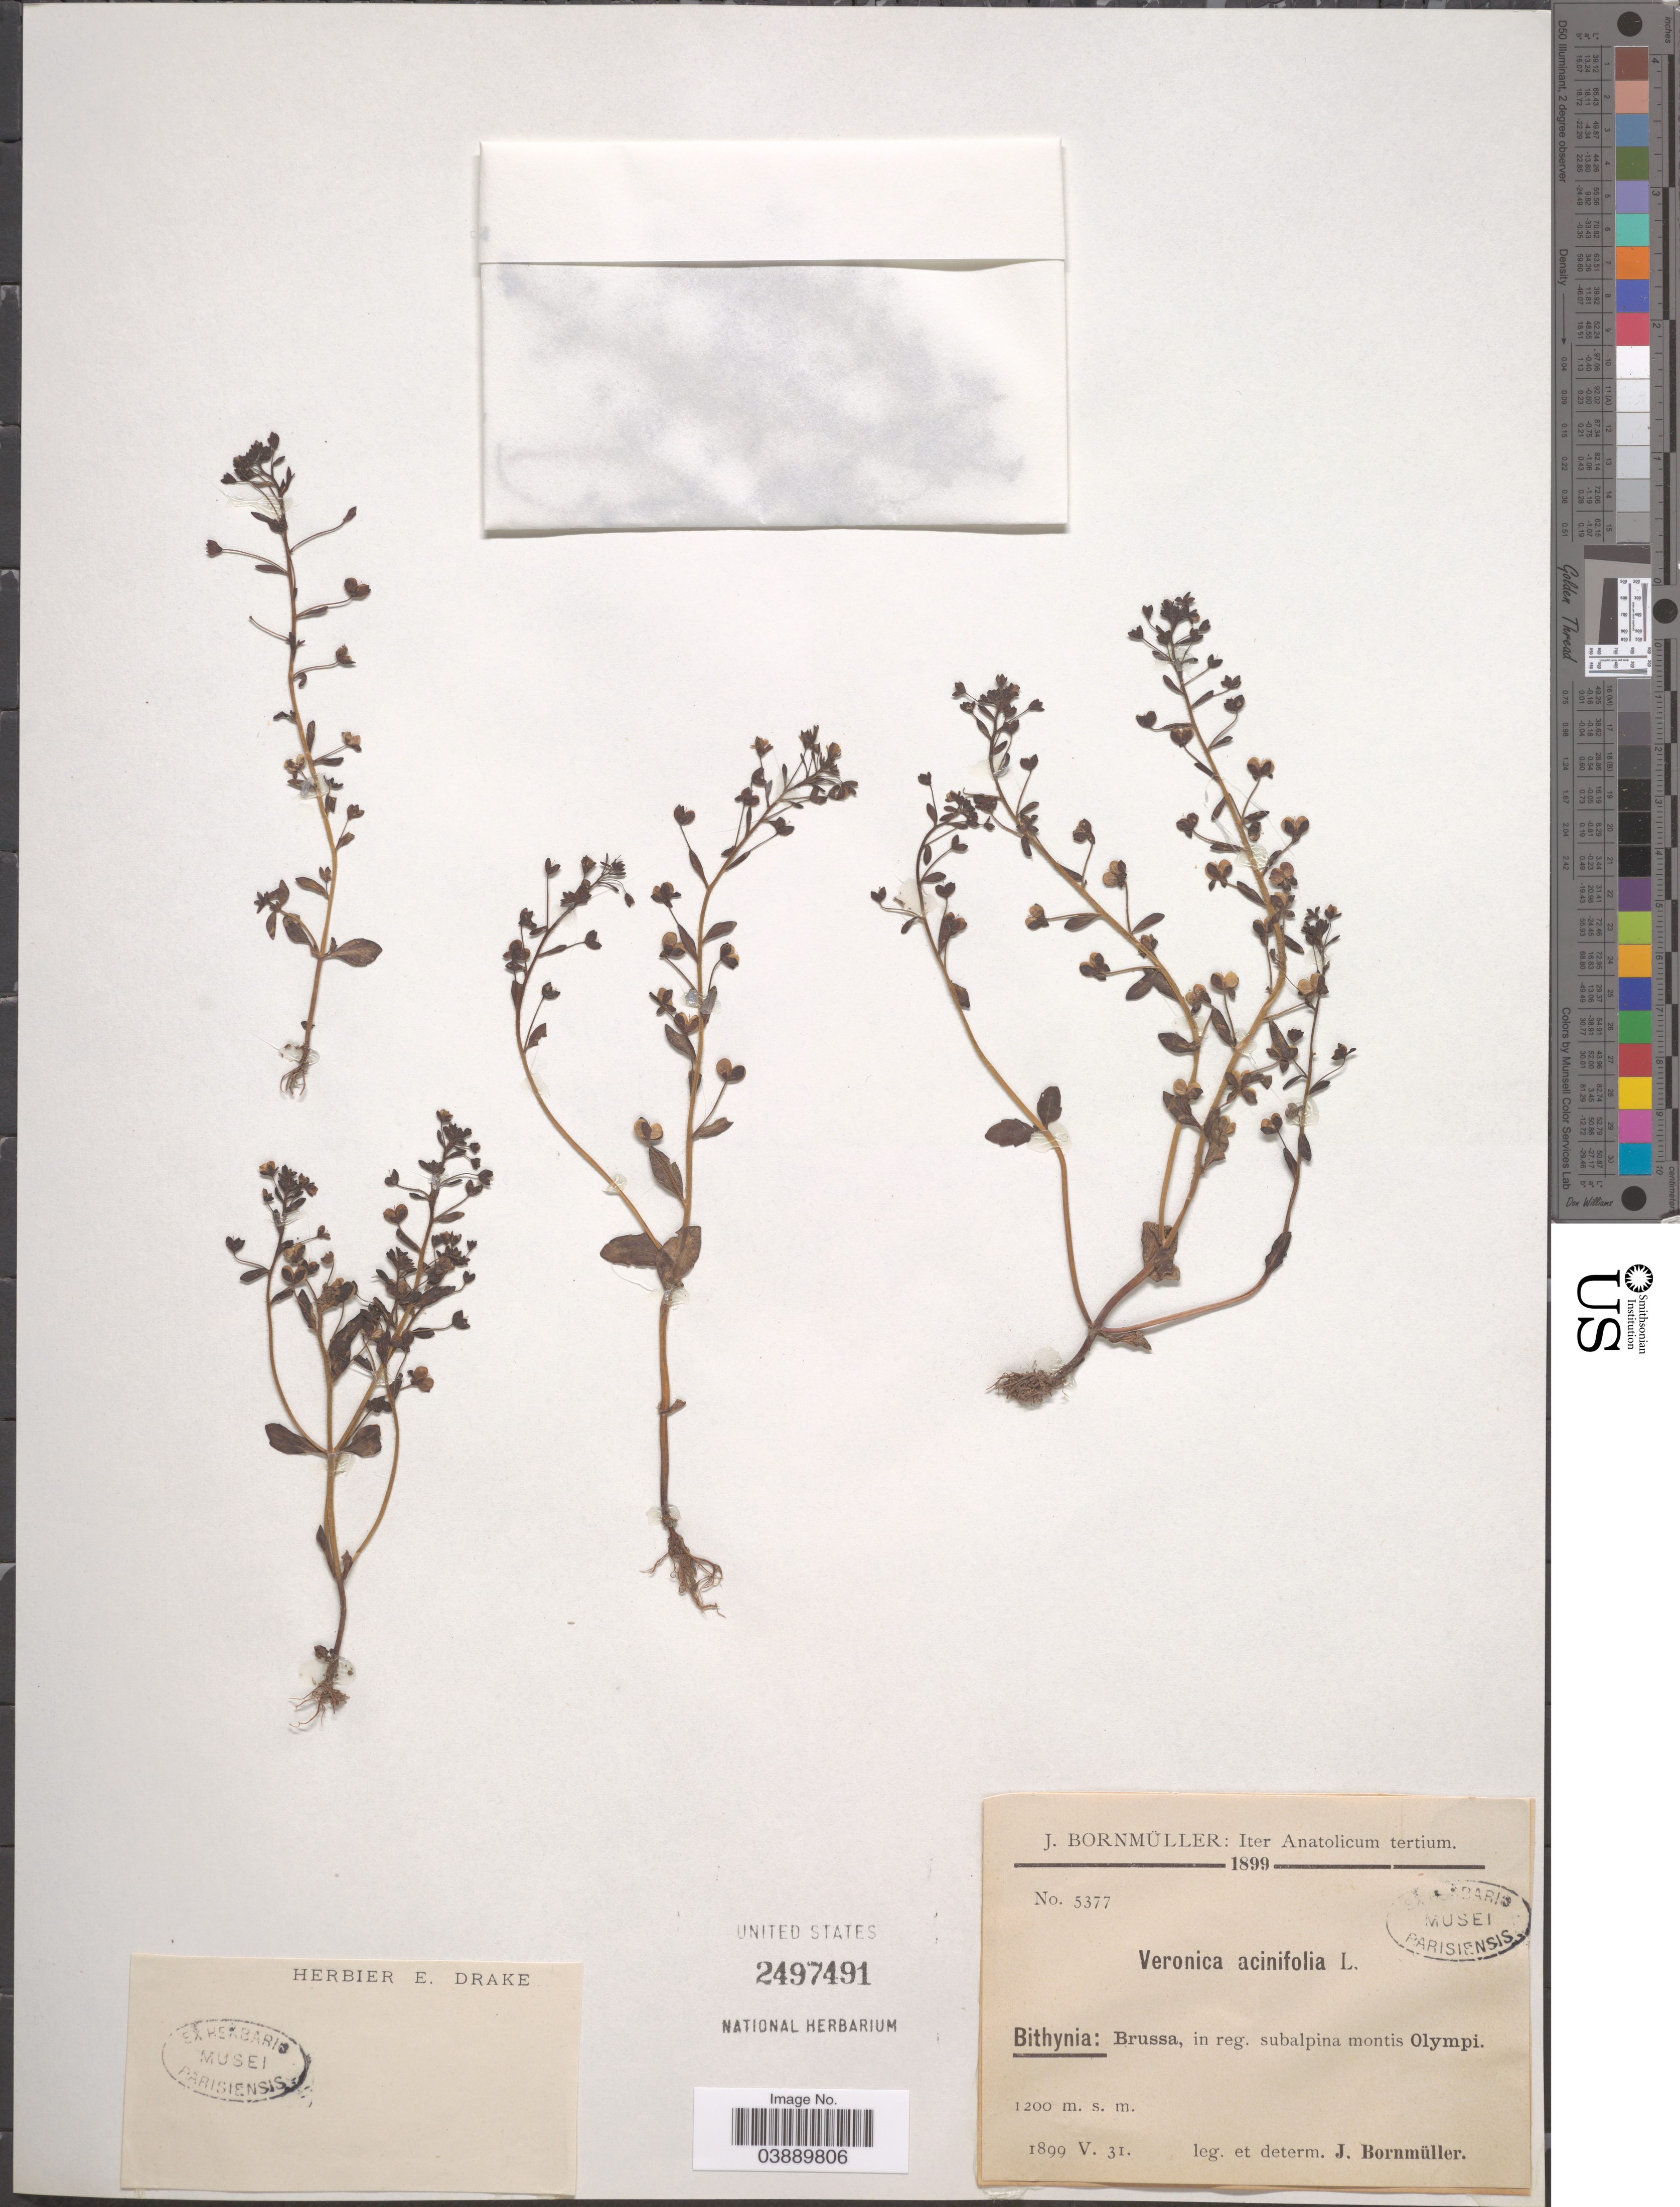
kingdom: Plantae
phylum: Tracheophyta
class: Magnoliopsida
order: Lamiales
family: Plantaginaceae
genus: Veronica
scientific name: Veronica acinifolia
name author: L.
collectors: J. Bornmüller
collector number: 5377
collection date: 1899-05-31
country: Turkey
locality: Iter Anatolicum tertium. Bithynia: Brussa, in reg, subalpina montis Olympi.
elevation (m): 1200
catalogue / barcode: US 2497491